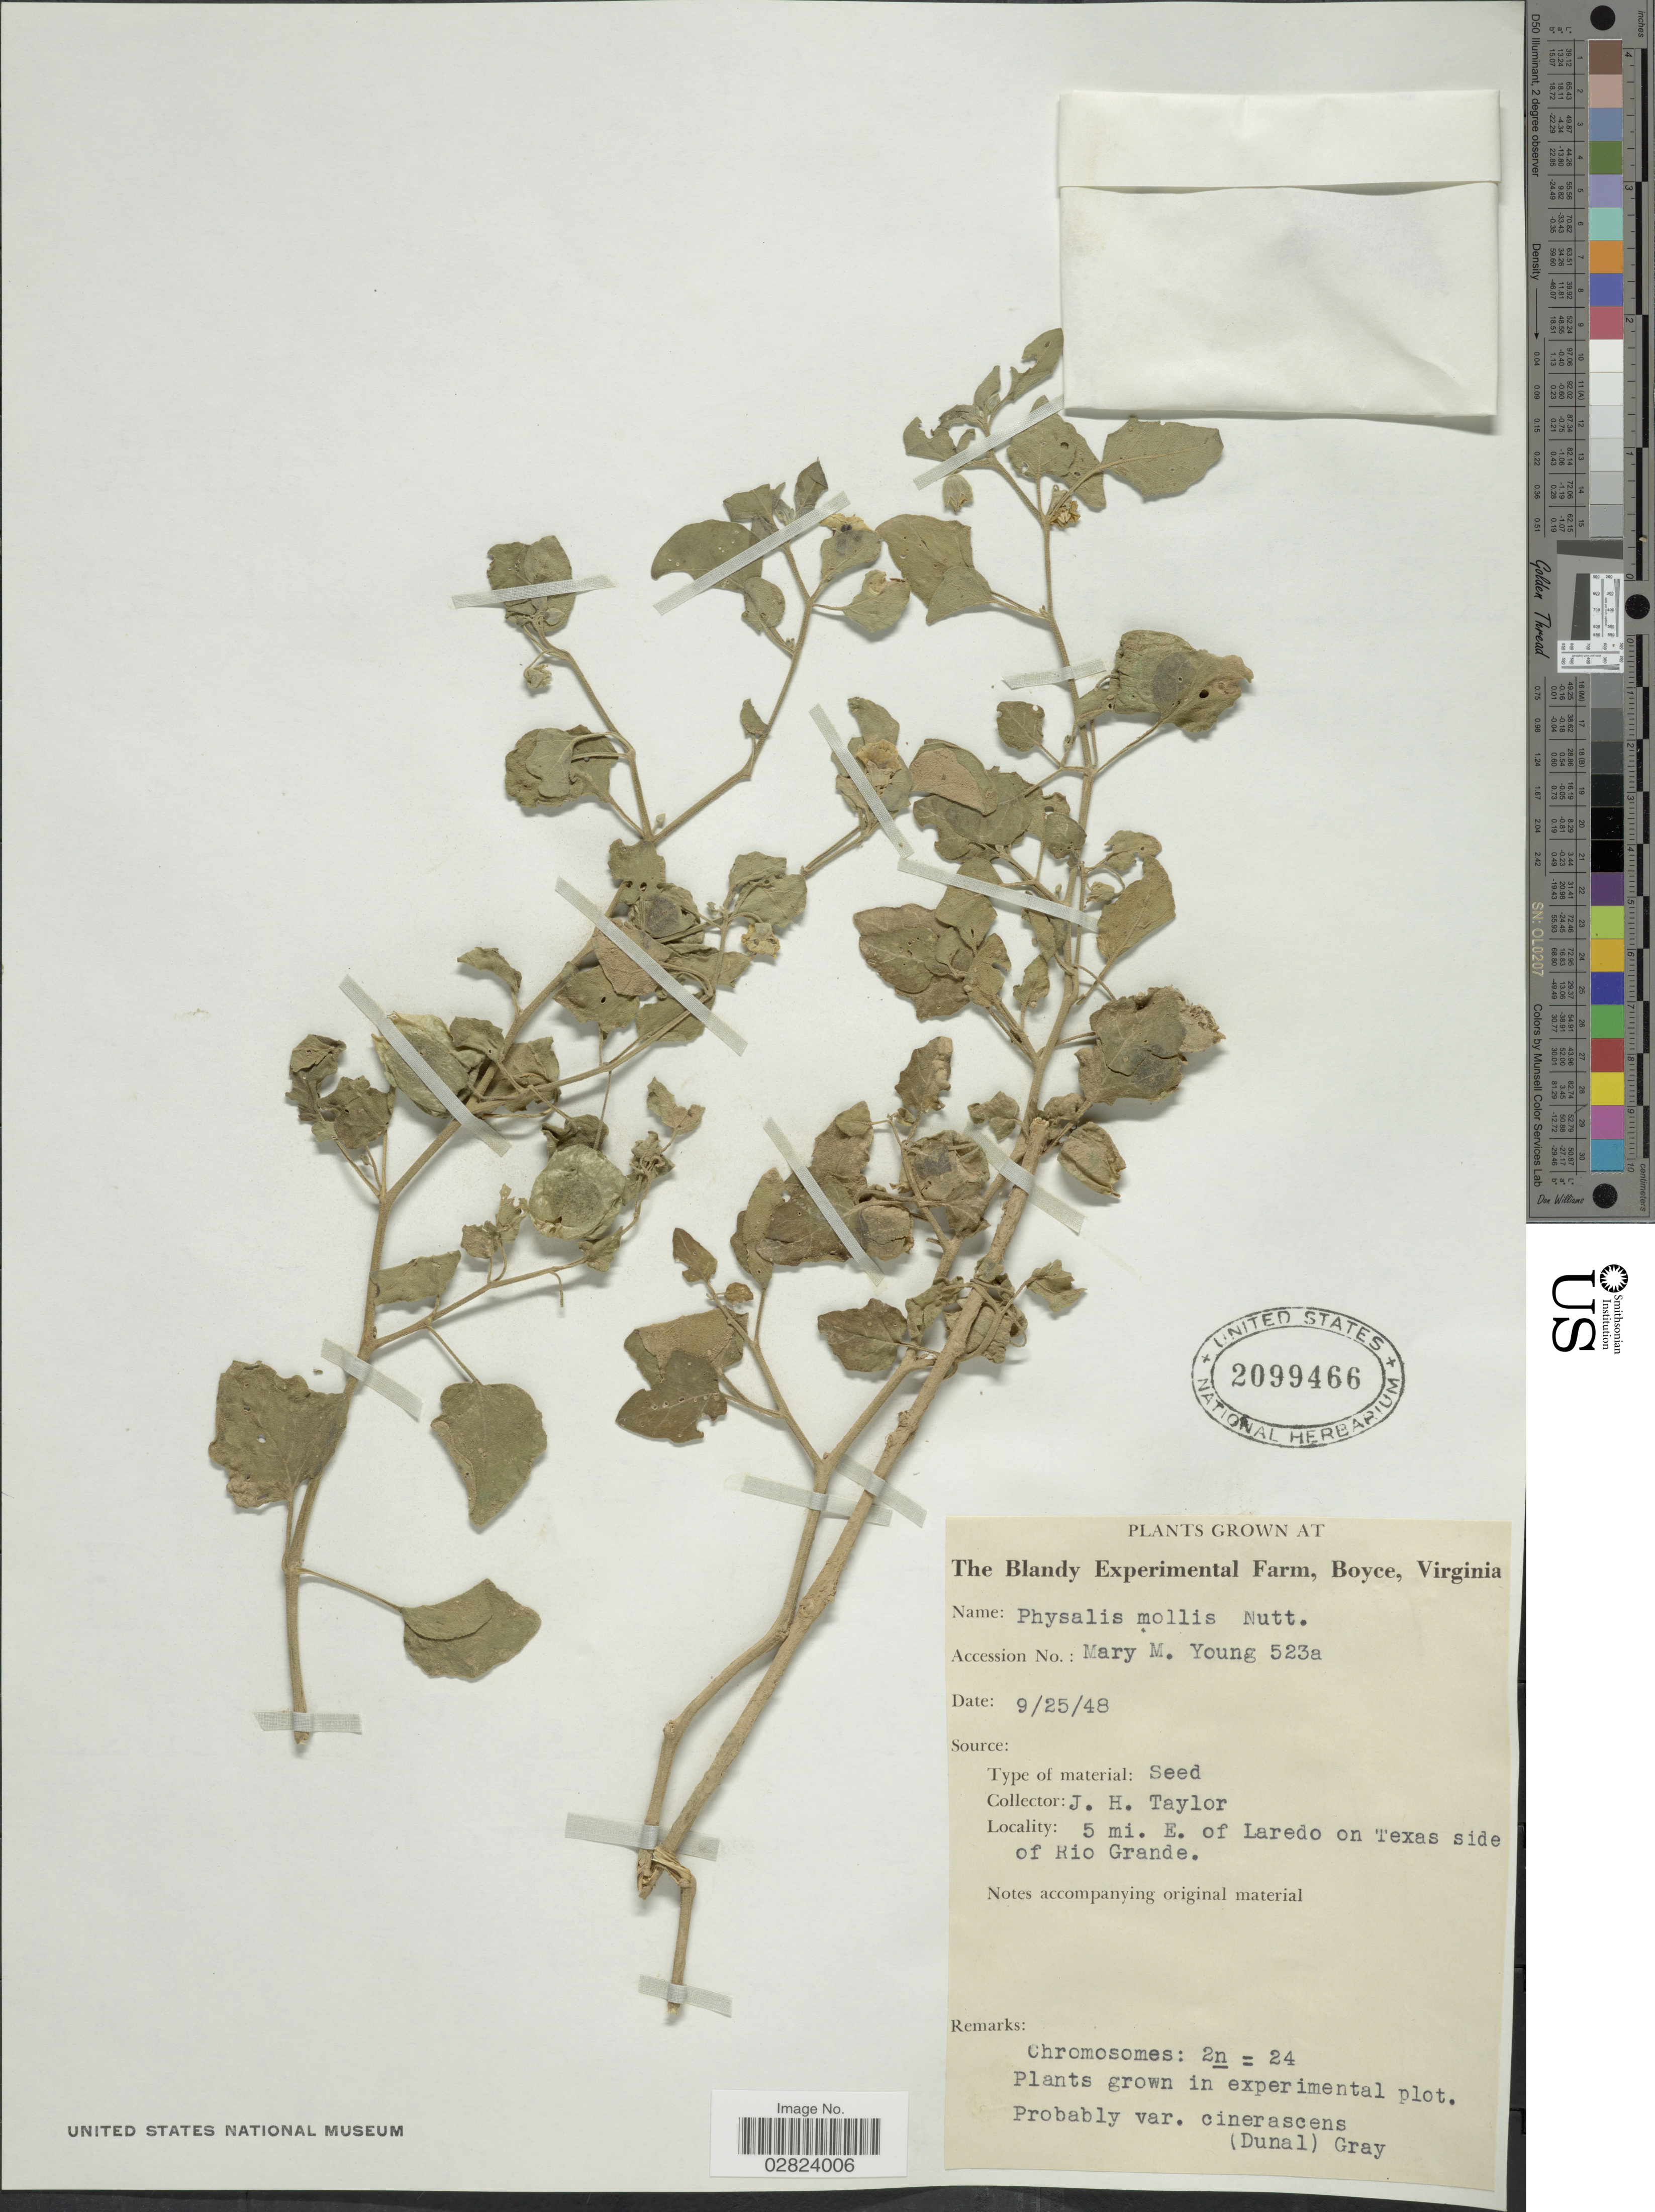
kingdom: Plantae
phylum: Tracheophyta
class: Magnoliopsida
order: Solanales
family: Solanaceae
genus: Physalis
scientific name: Physalis mollis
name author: Nutt.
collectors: J. Taylor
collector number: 523a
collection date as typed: Transcribed d/m/y: 25/9/48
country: United States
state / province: Virginia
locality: The Blandy Experimental Farm, Boyce.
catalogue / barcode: US 2099466